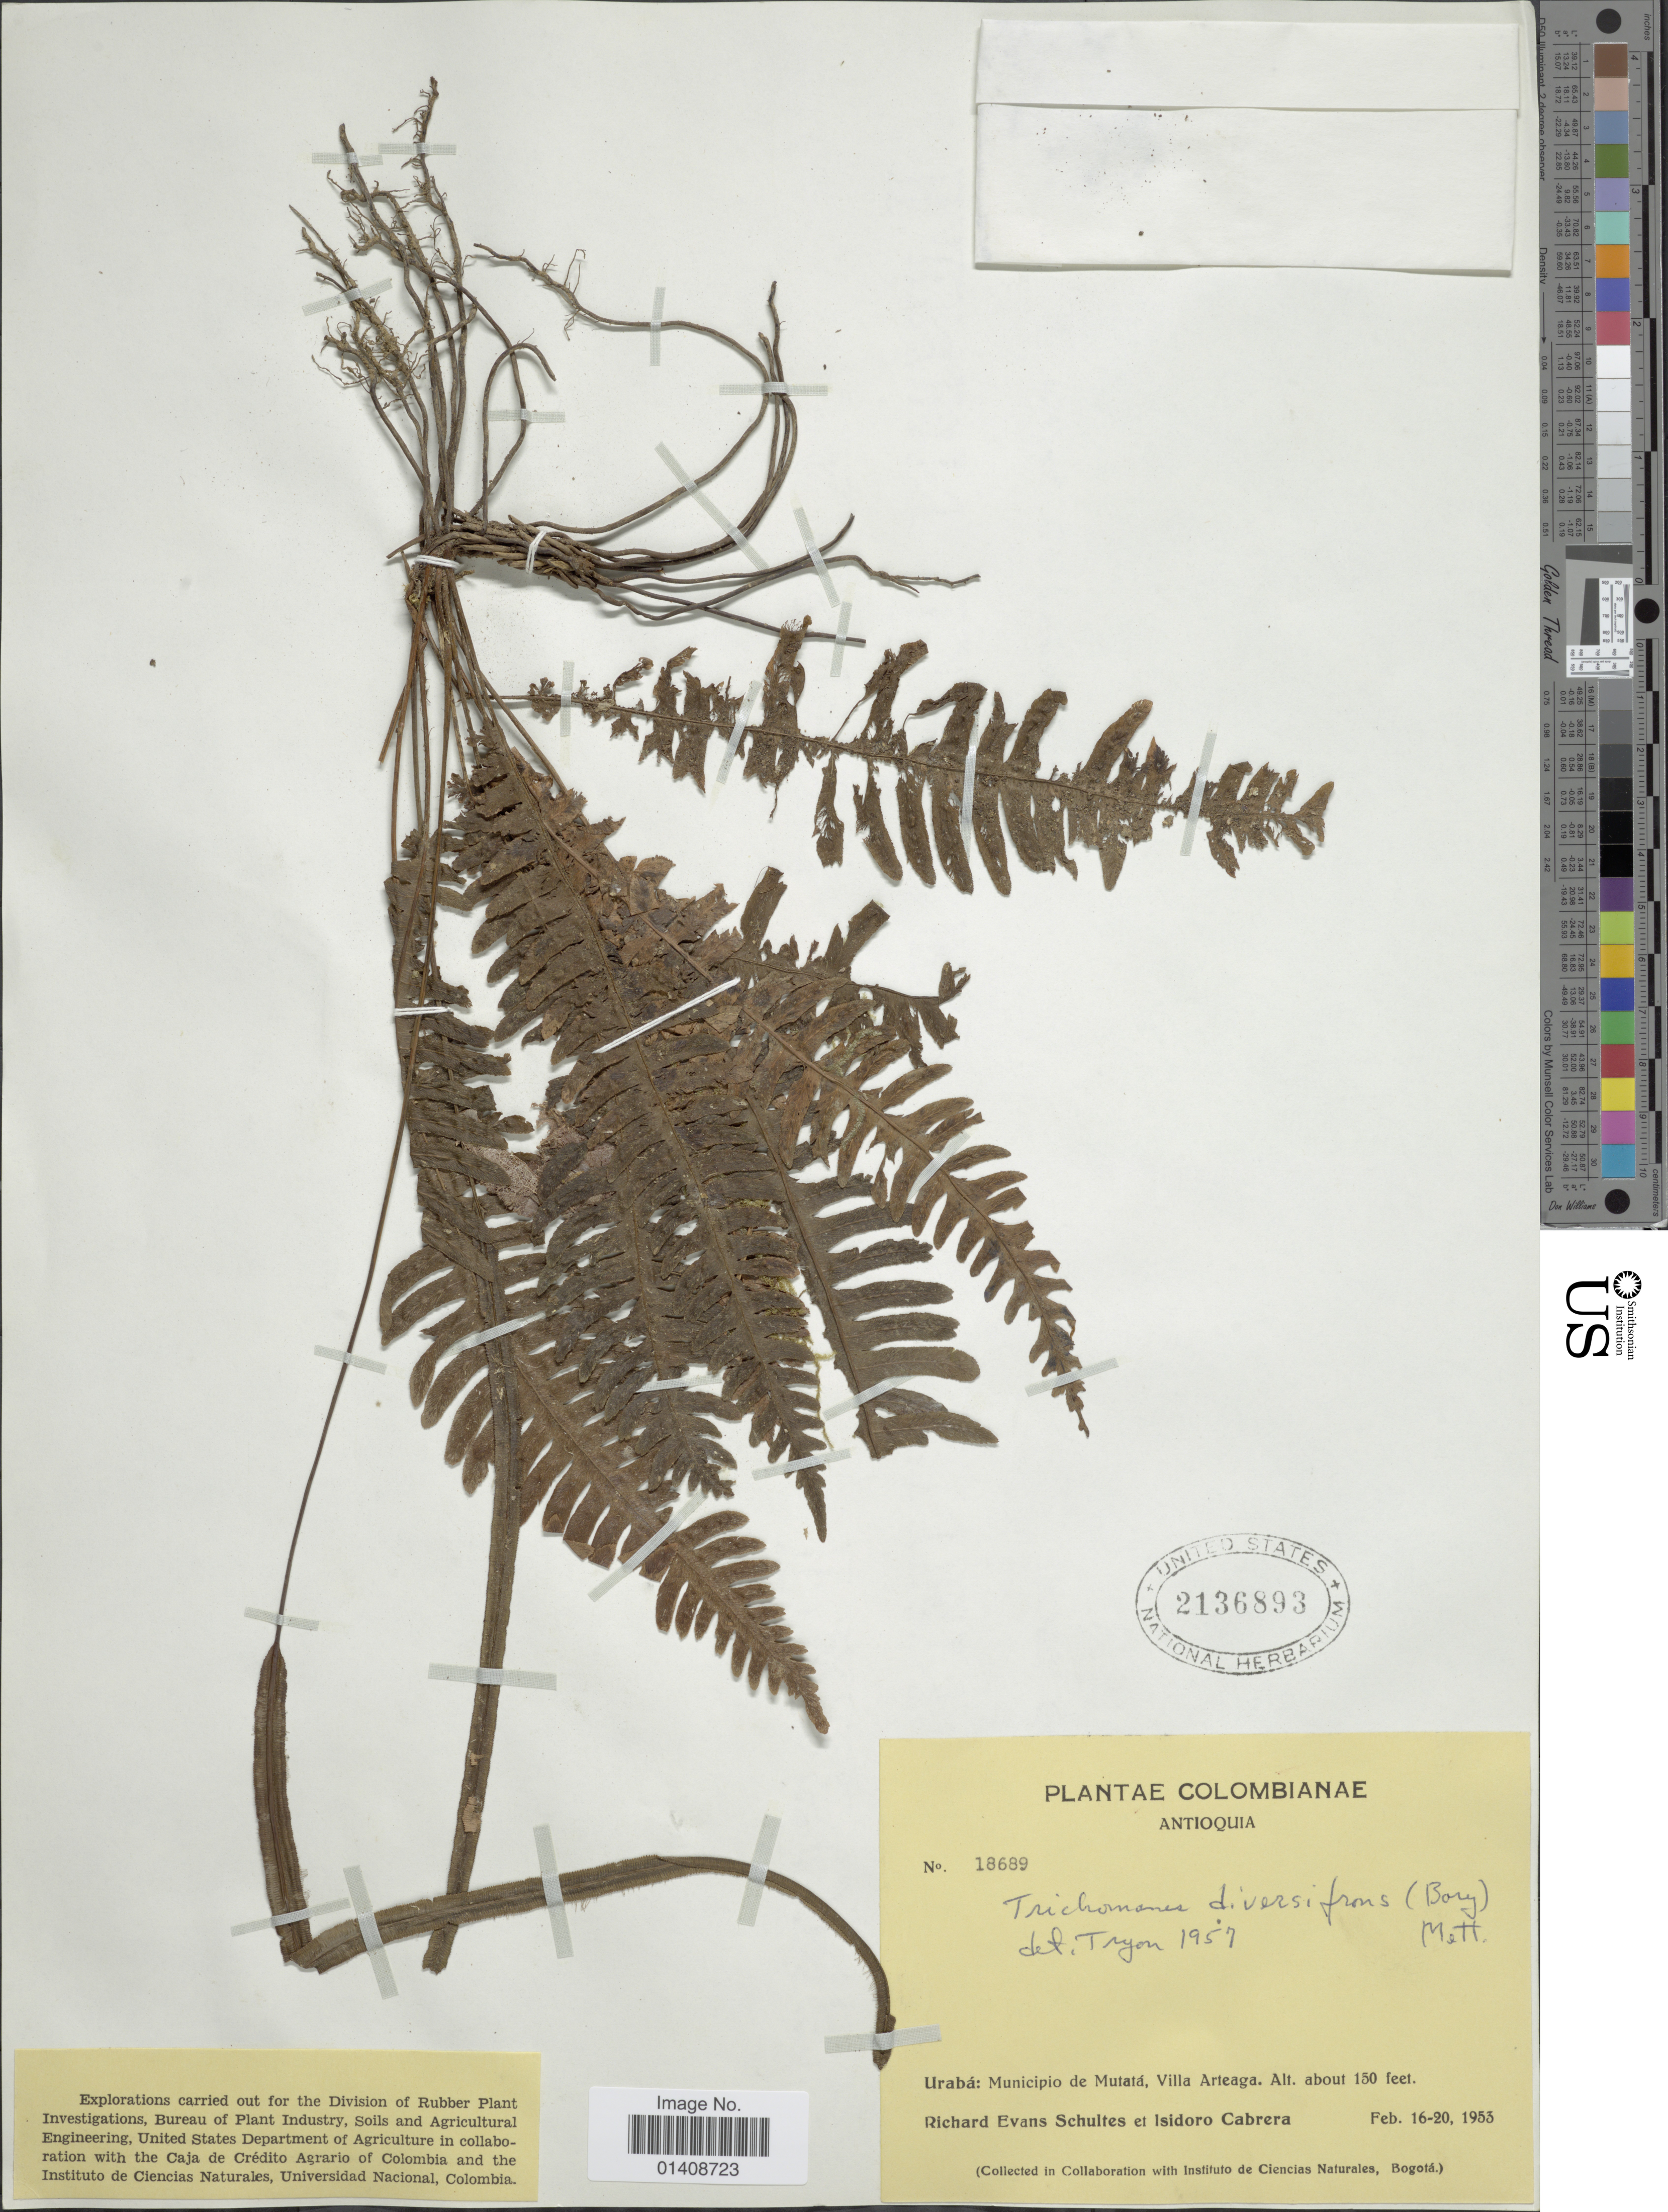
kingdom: Plantae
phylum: Tracheophyta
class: Polypodiopsida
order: Hymenophyllales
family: Hymenophyllaceae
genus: Trichomanes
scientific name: Trichomanes diversifrons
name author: (Bory) Mett. ex Sadeb.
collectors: R. E. Schultes & I. Cabrera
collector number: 18689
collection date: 1953-02-20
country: Colombia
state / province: Antioquia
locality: Uraba: Municipio de Mutata, Villa Arteaga.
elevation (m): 46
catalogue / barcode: US 2136893